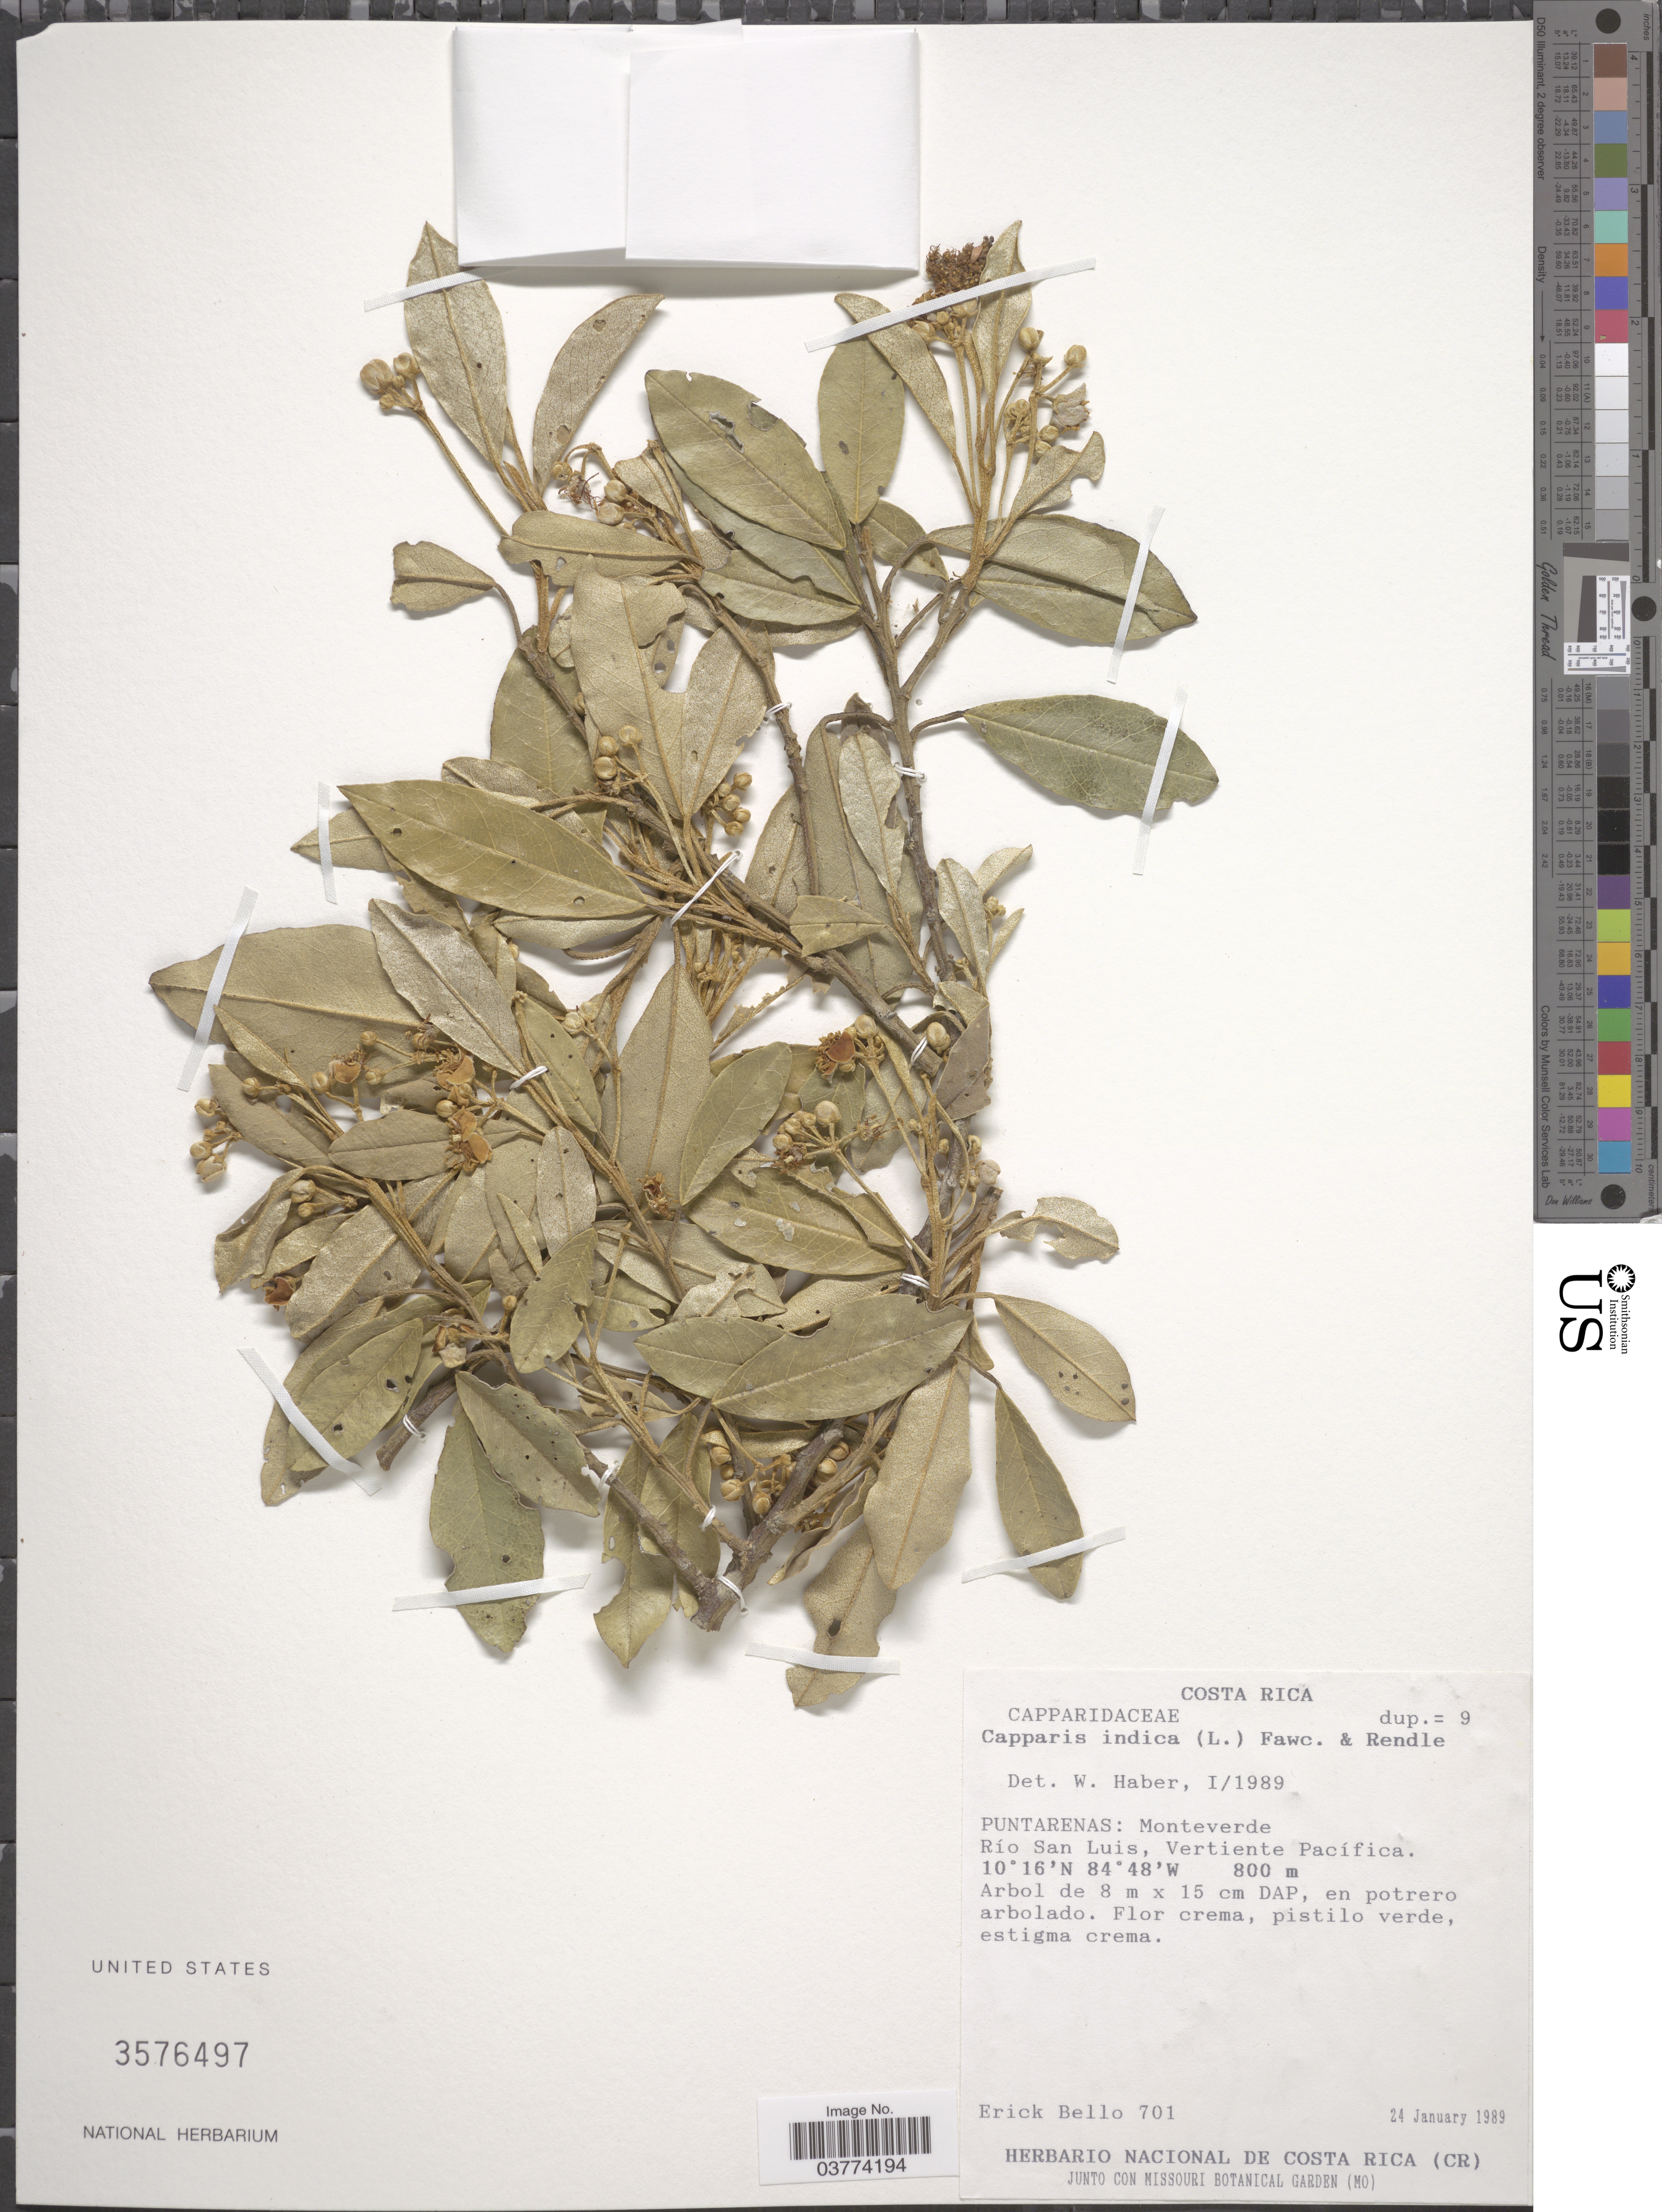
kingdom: Plantae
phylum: Tracheophyta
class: Magnoliopsida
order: Brassicales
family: Capparaceae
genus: Quadrella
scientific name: Quadrella indica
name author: (L.) Iltis & Cornejo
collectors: E. Bello C.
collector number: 701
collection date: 1989-01-24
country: Costa Rica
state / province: Puntarenas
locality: Monteverde. Río San Luis, Vertiente Pacífica.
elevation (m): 800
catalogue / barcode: US 3576497